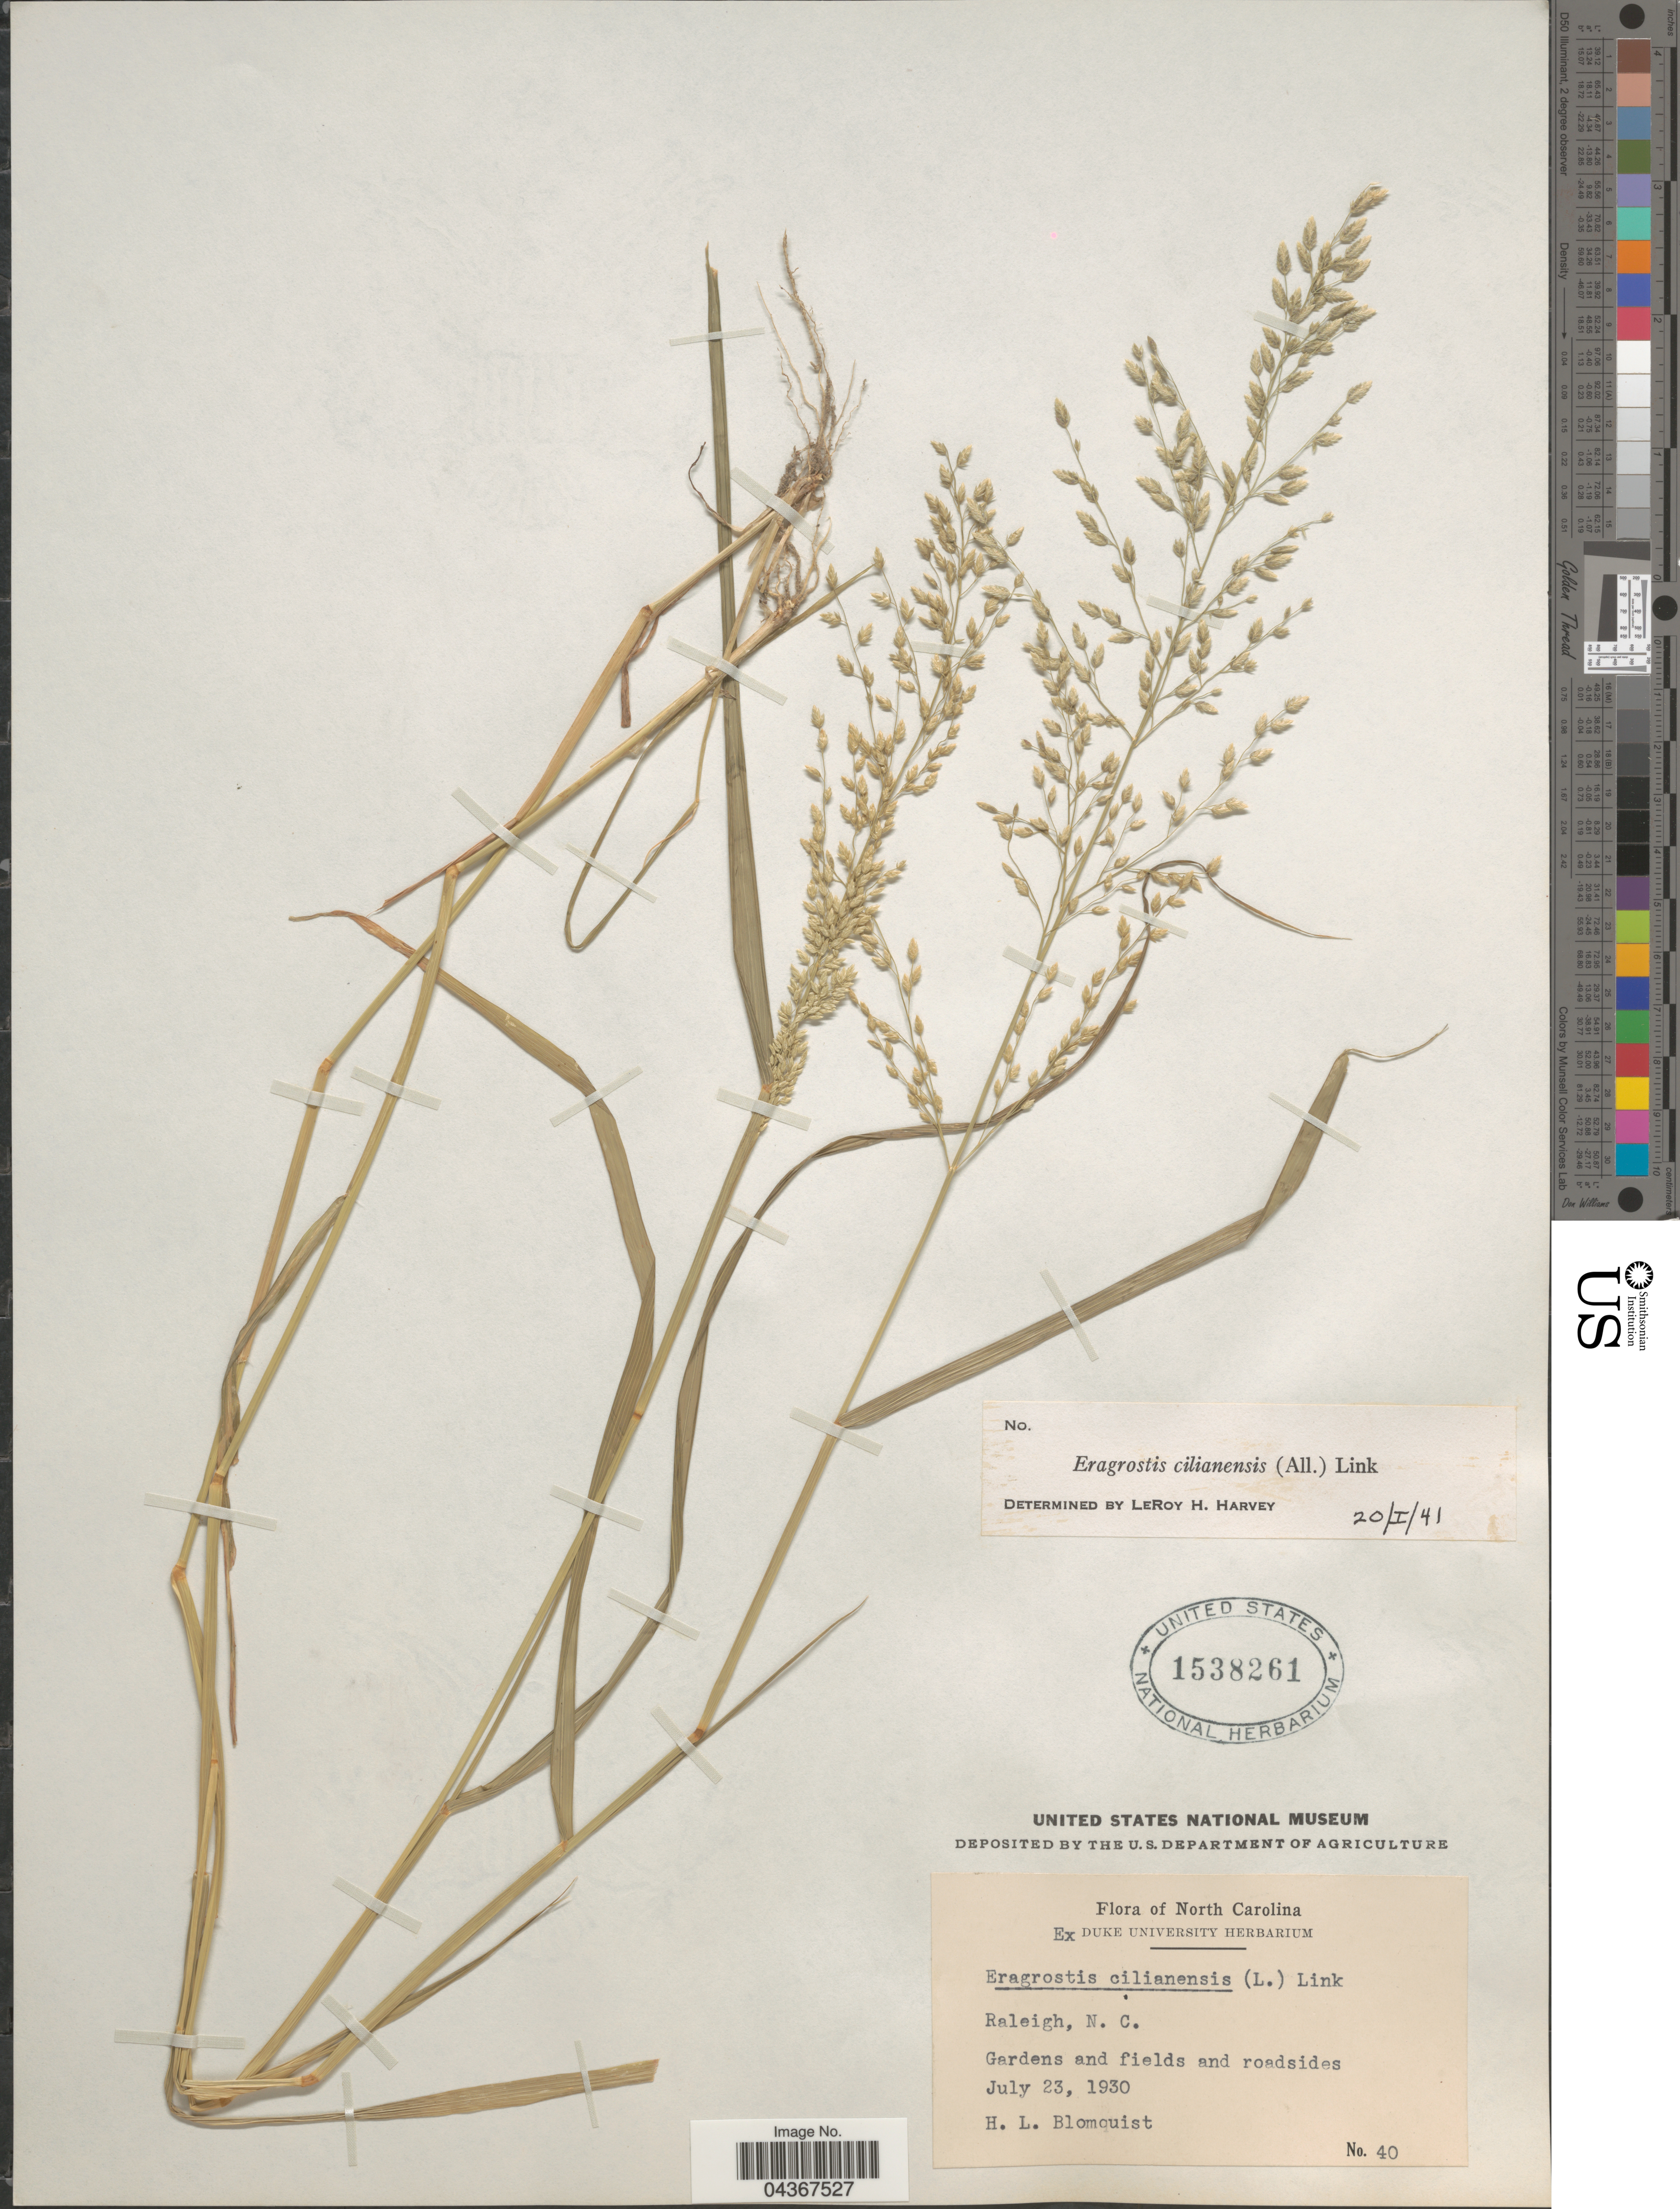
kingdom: Plantae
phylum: Tracheophyta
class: Liliopsida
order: Poales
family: Poaceae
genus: Eragrostis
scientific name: Eragrostis cilianensis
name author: (Bellardi) Vignolo ex Janch.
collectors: H. Blomquist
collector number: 40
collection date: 1930-07-23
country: United States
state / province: North Carolina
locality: Raleigh.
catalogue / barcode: US 1538261